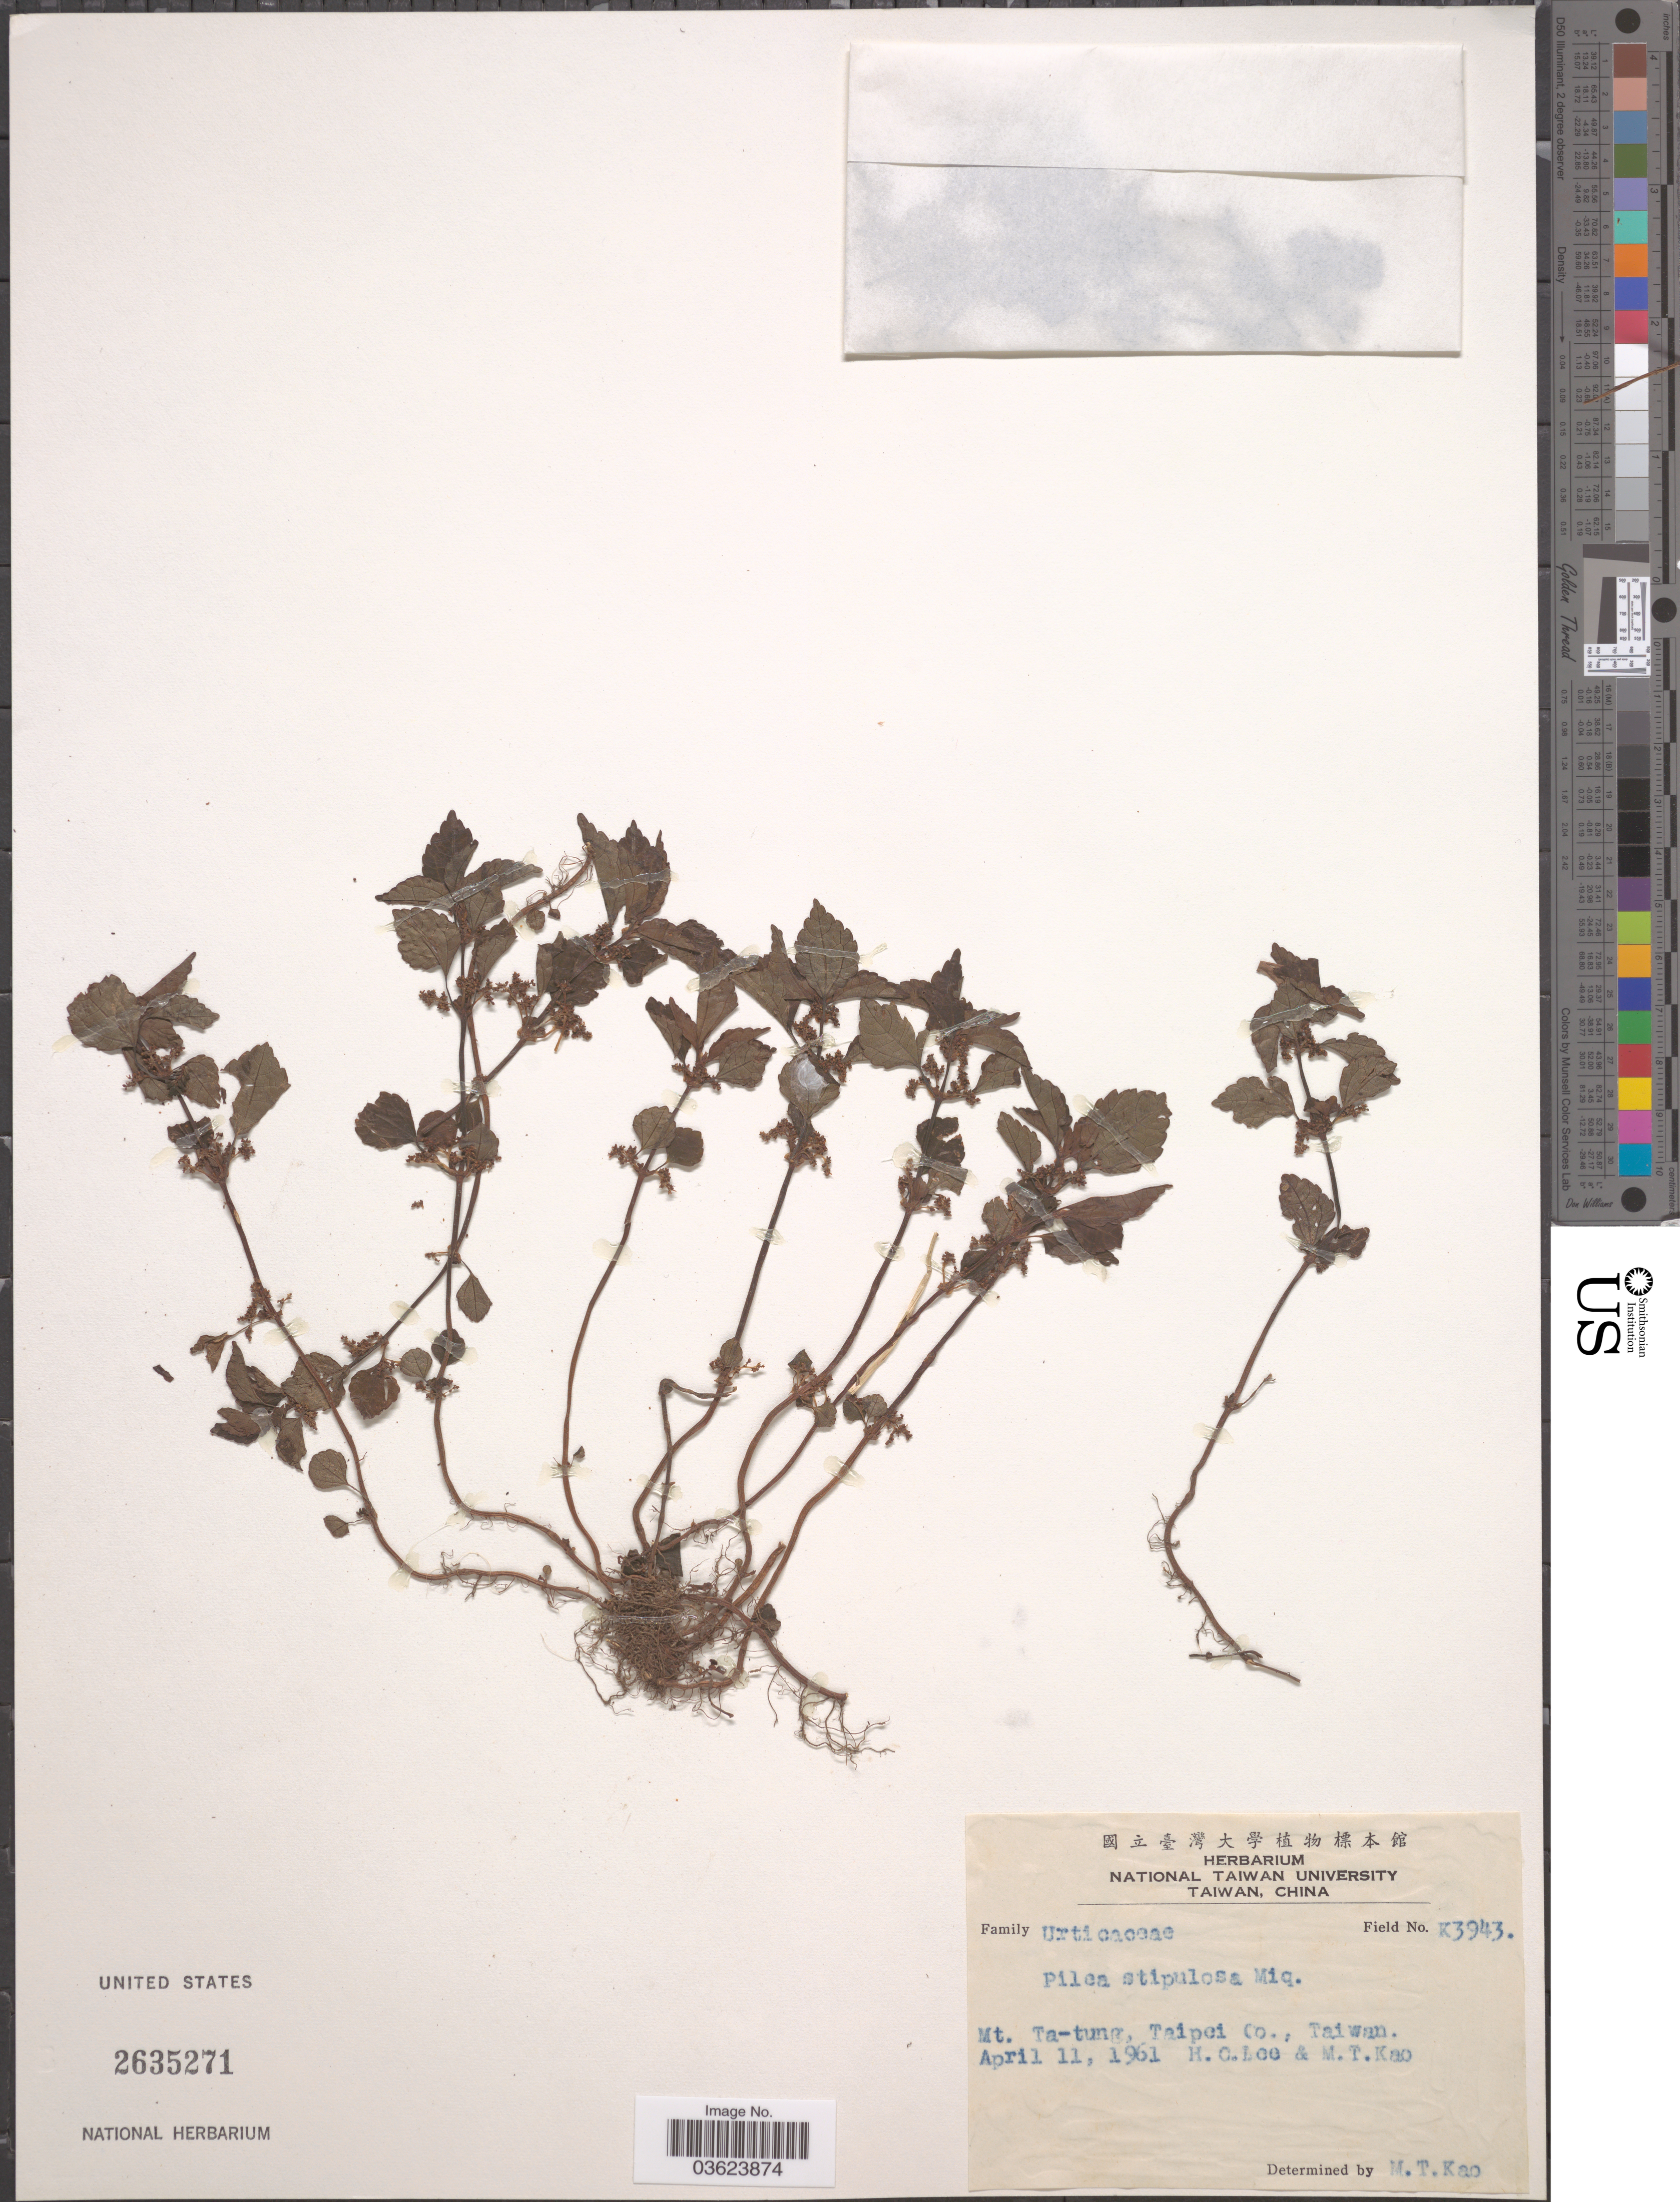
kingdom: Plantae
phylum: Tracheophyta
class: Magnoliopsida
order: Rosales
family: Urticaceae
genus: Pilea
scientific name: Pilea stipulosa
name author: Miq.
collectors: H. Lee & M. T. Kao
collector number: K3943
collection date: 1961-04-11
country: Taiwan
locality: Mt. Ta-tung, Taipei Co.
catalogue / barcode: US 2635271